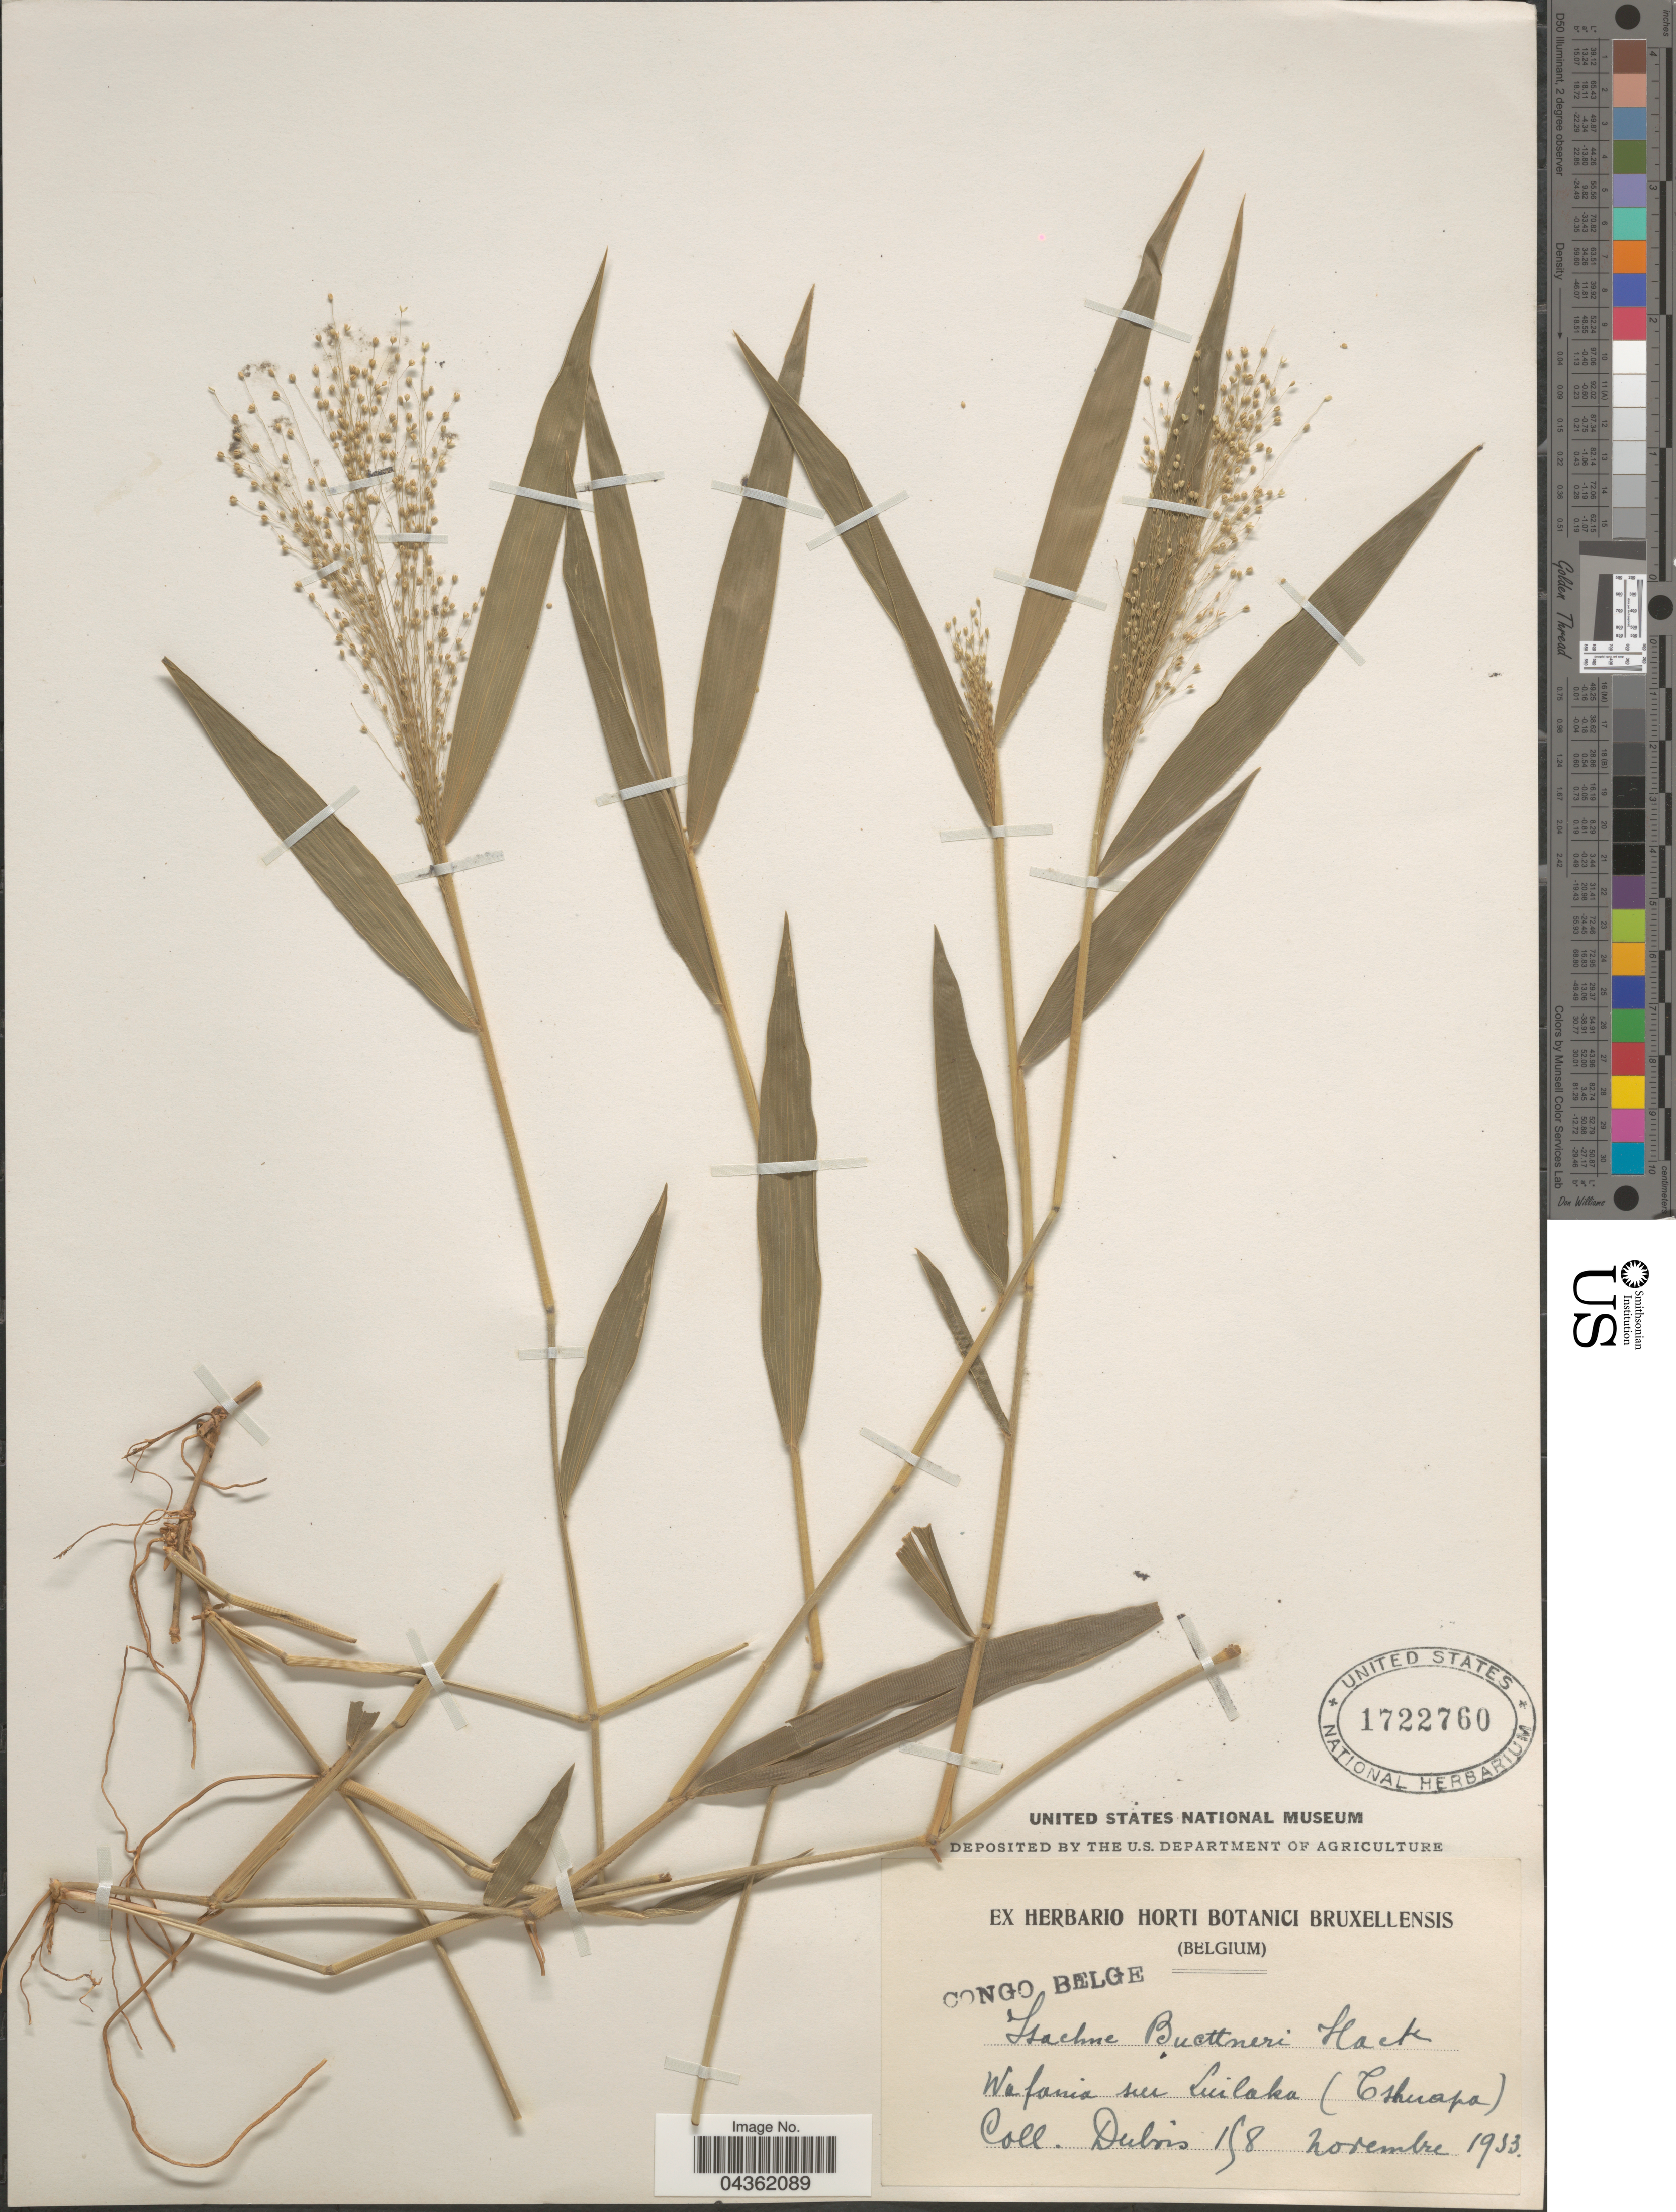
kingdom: Plantae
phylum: Tracheophyta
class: Liliopsida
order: Poales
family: Poaceae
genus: Isachne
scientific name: Isachne albens var. buettneri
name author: (Veldkamp & Buettm.) Veldkamp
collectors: -. Dubois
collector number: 158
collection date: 1933-11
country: Congo, Democratic Republic of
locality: Congo Belge. Wafania sur Luilaka (Tshuapa).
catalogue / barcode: US 1722760